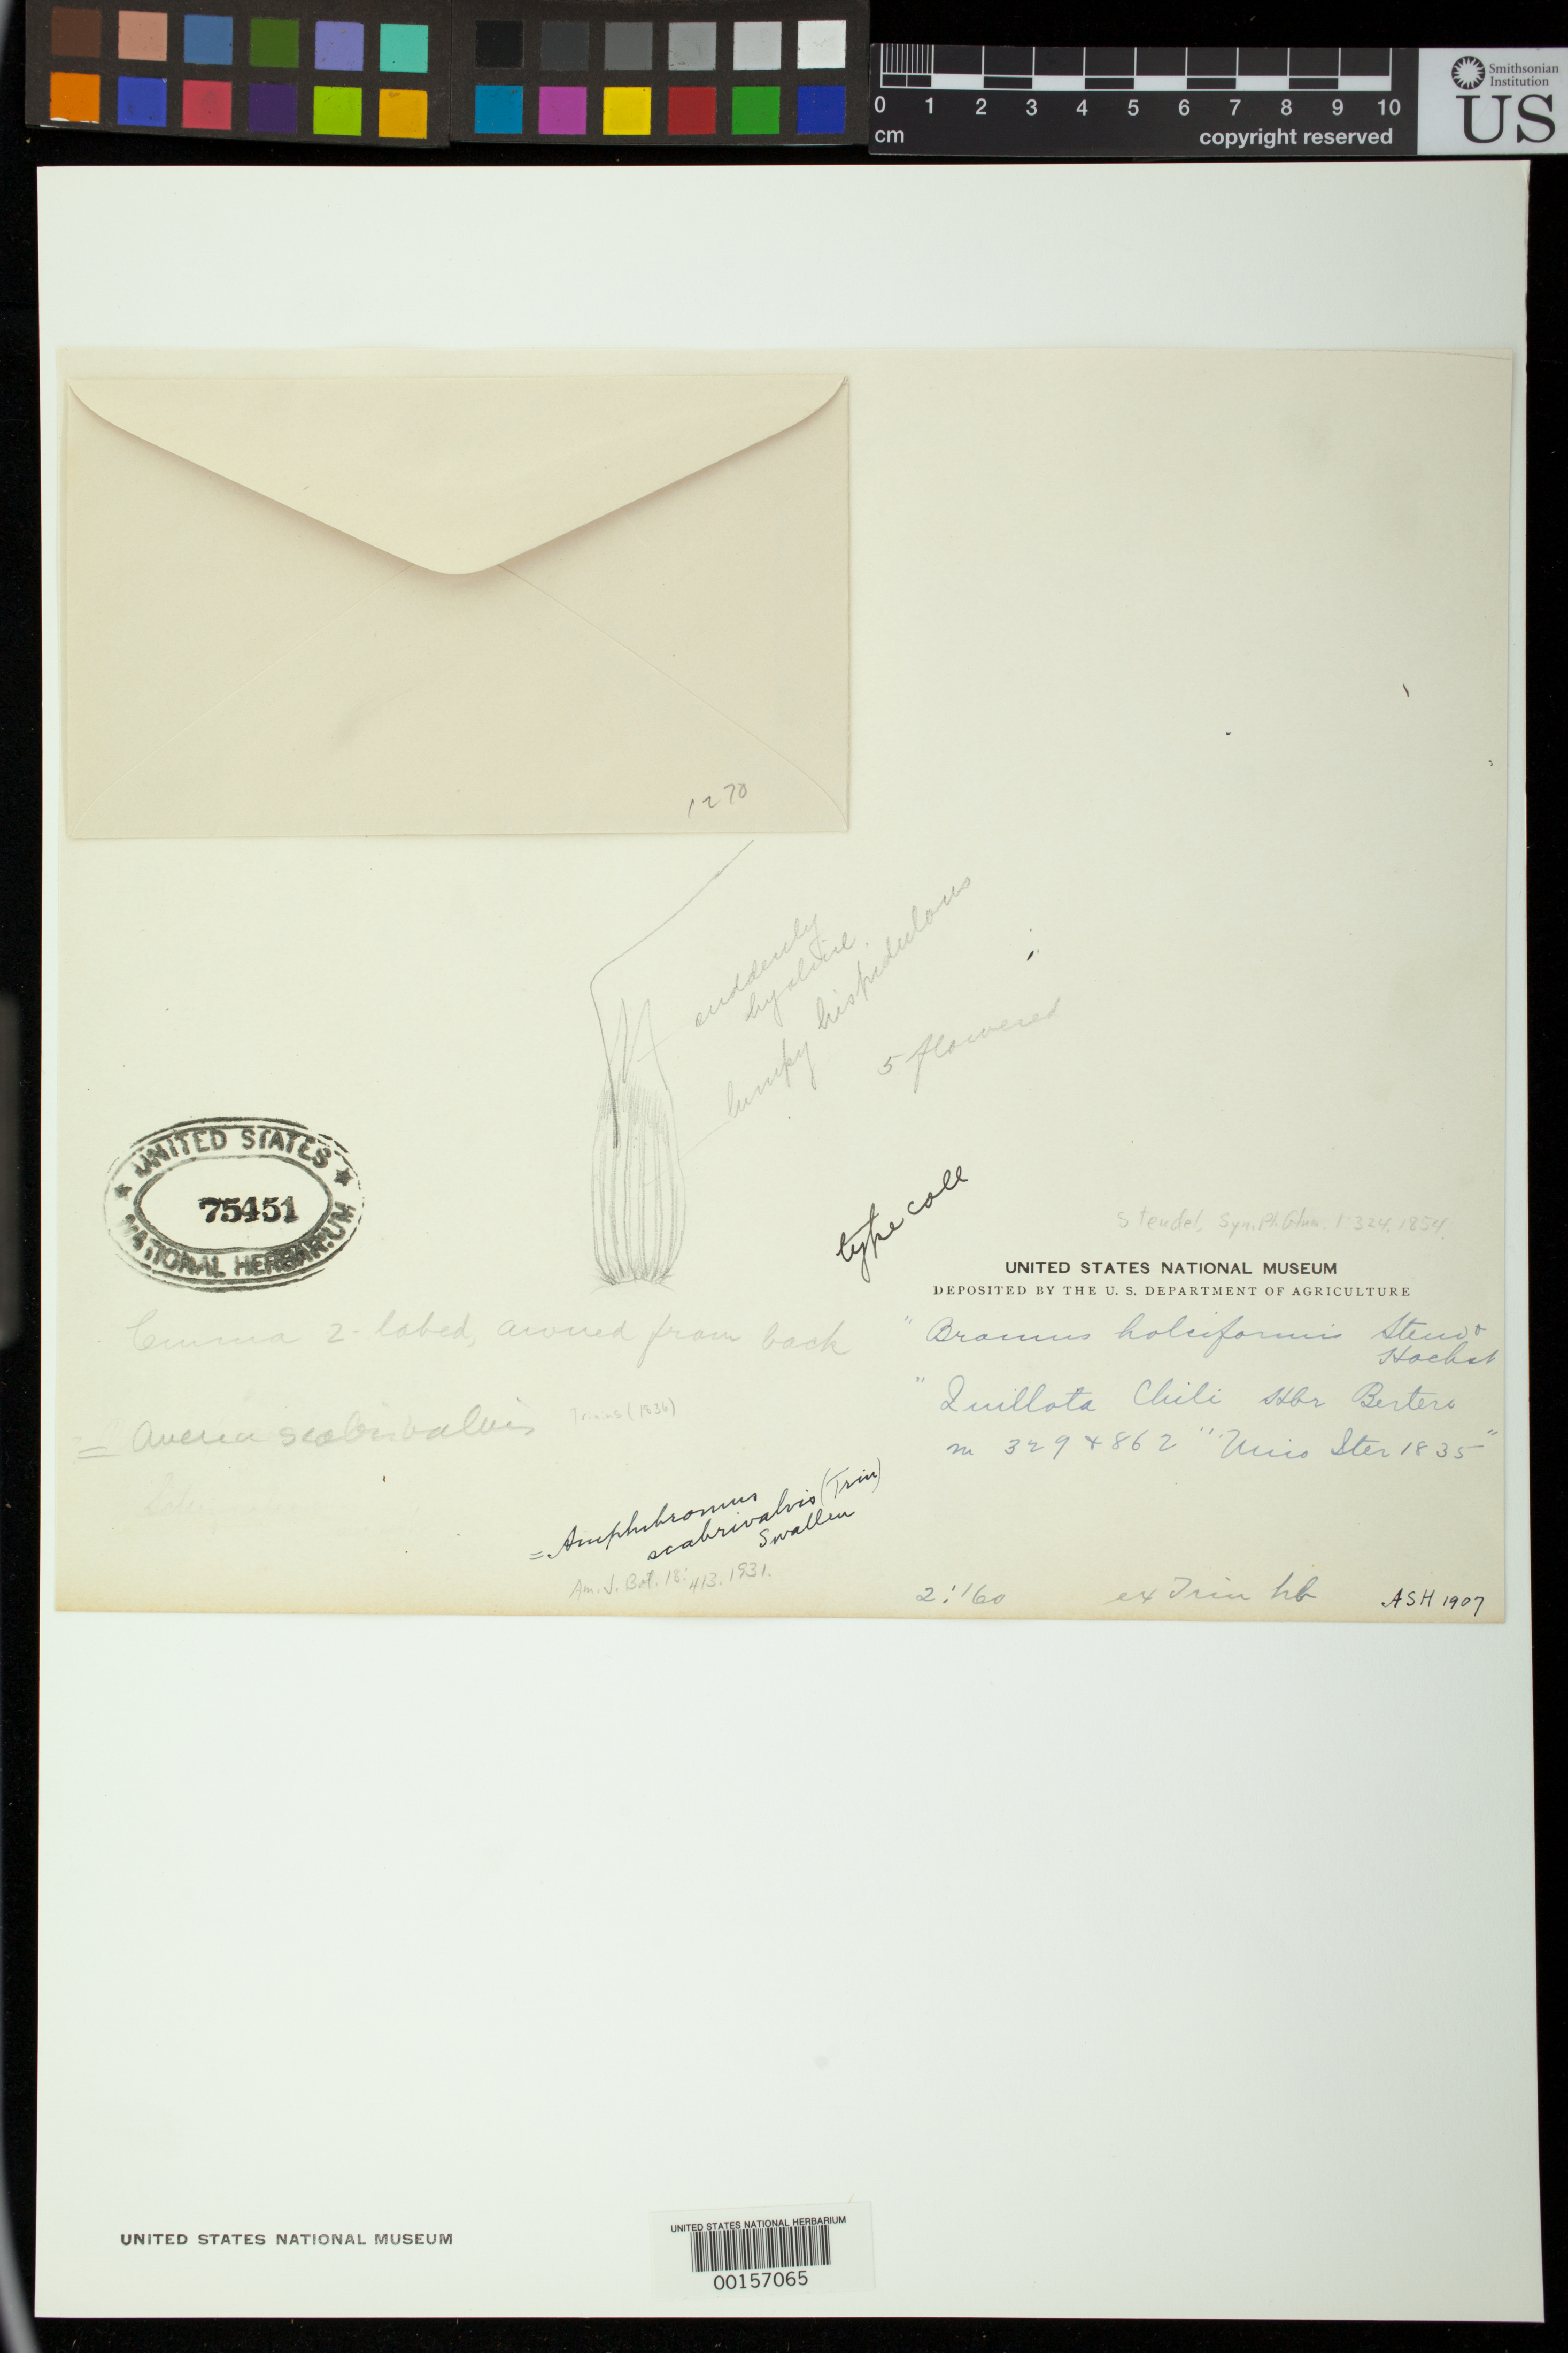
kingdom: Plantae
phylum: Tracheophyta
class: Liliopsida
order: Poales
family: Poaceae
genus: Bromus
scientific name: Bromus holciformis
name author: Steud.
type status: Type Fragment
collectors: C. L. G. Bertero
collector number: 329 & 862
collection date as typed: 1835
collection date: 1835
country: Chile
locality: Quillota.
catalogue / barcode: US 75451